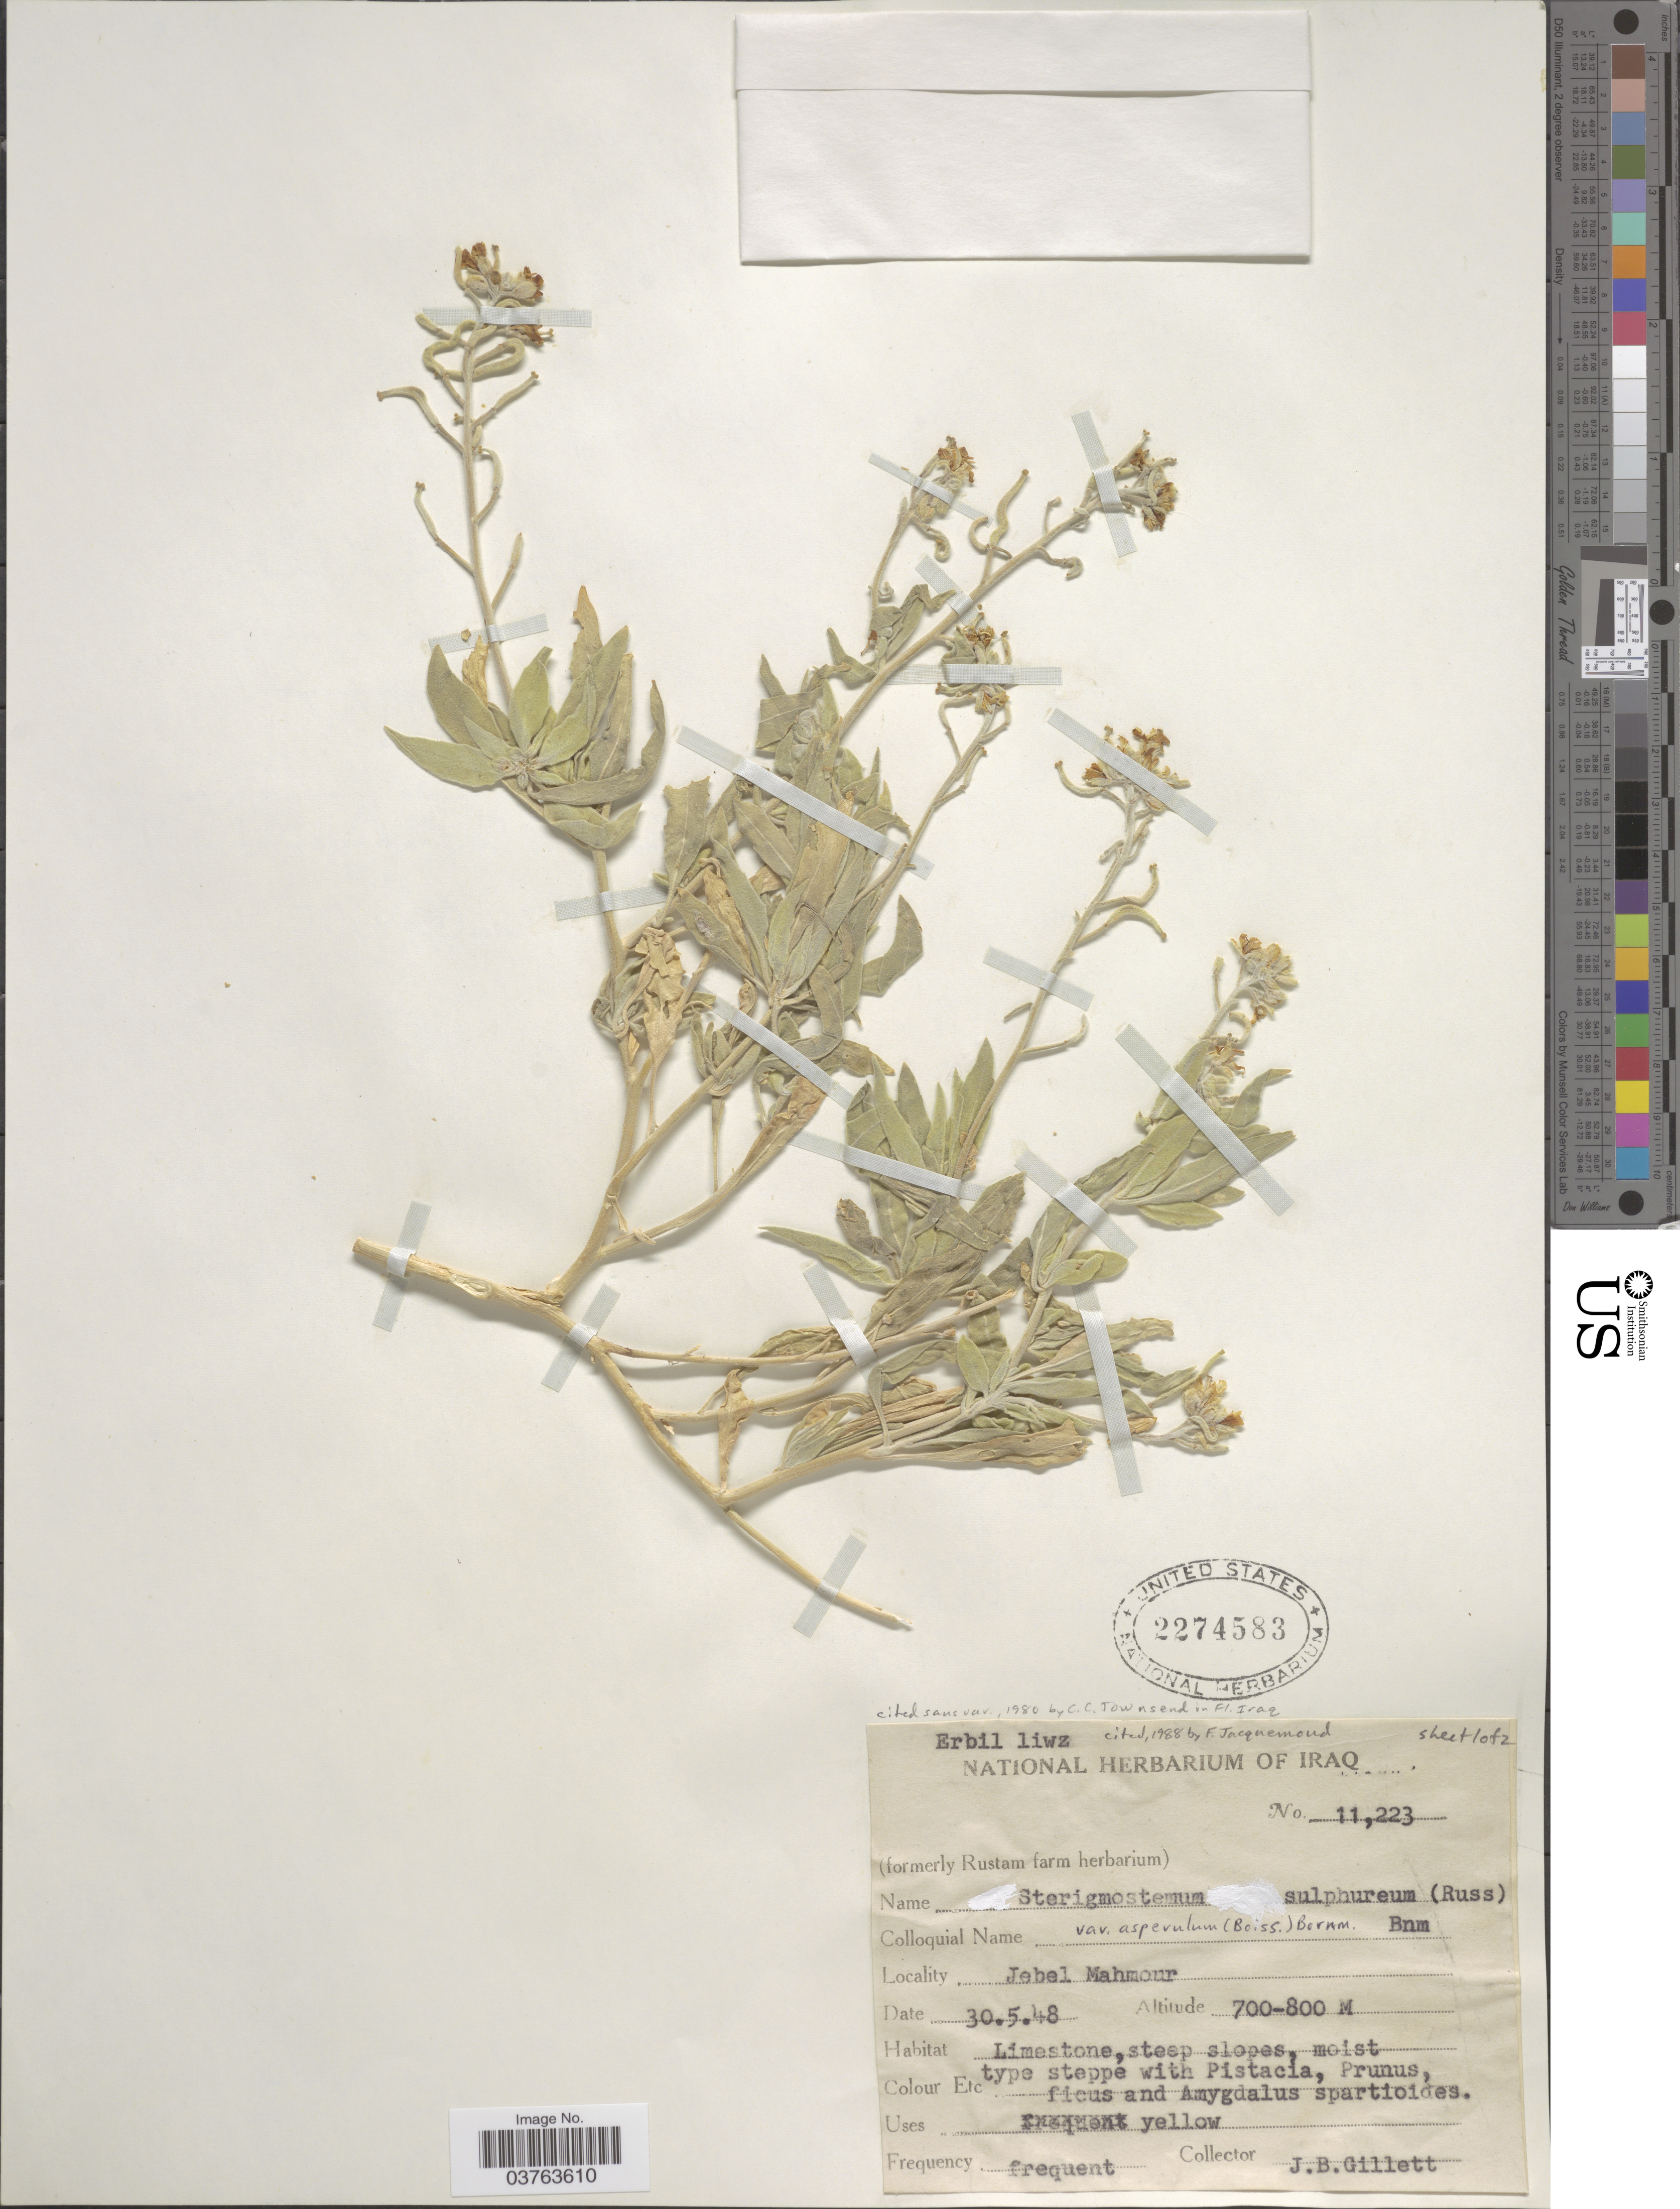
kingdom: Plantae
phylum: Tracheophyta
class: Magnoliopsida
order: Brassicales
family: Brassicaceae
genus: Sterigmostemum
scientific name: Sterigmostemum sulphureum var. asperulum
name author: (Boiss.) Bornm.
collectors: J. B. Gillett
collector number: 11223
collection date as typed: Transcribed d/m/y: 30/5/48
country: Iraq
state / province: Arbīl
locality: Erbil liwz. Jebel Mahmour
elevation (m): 700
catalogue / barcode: US 2274583